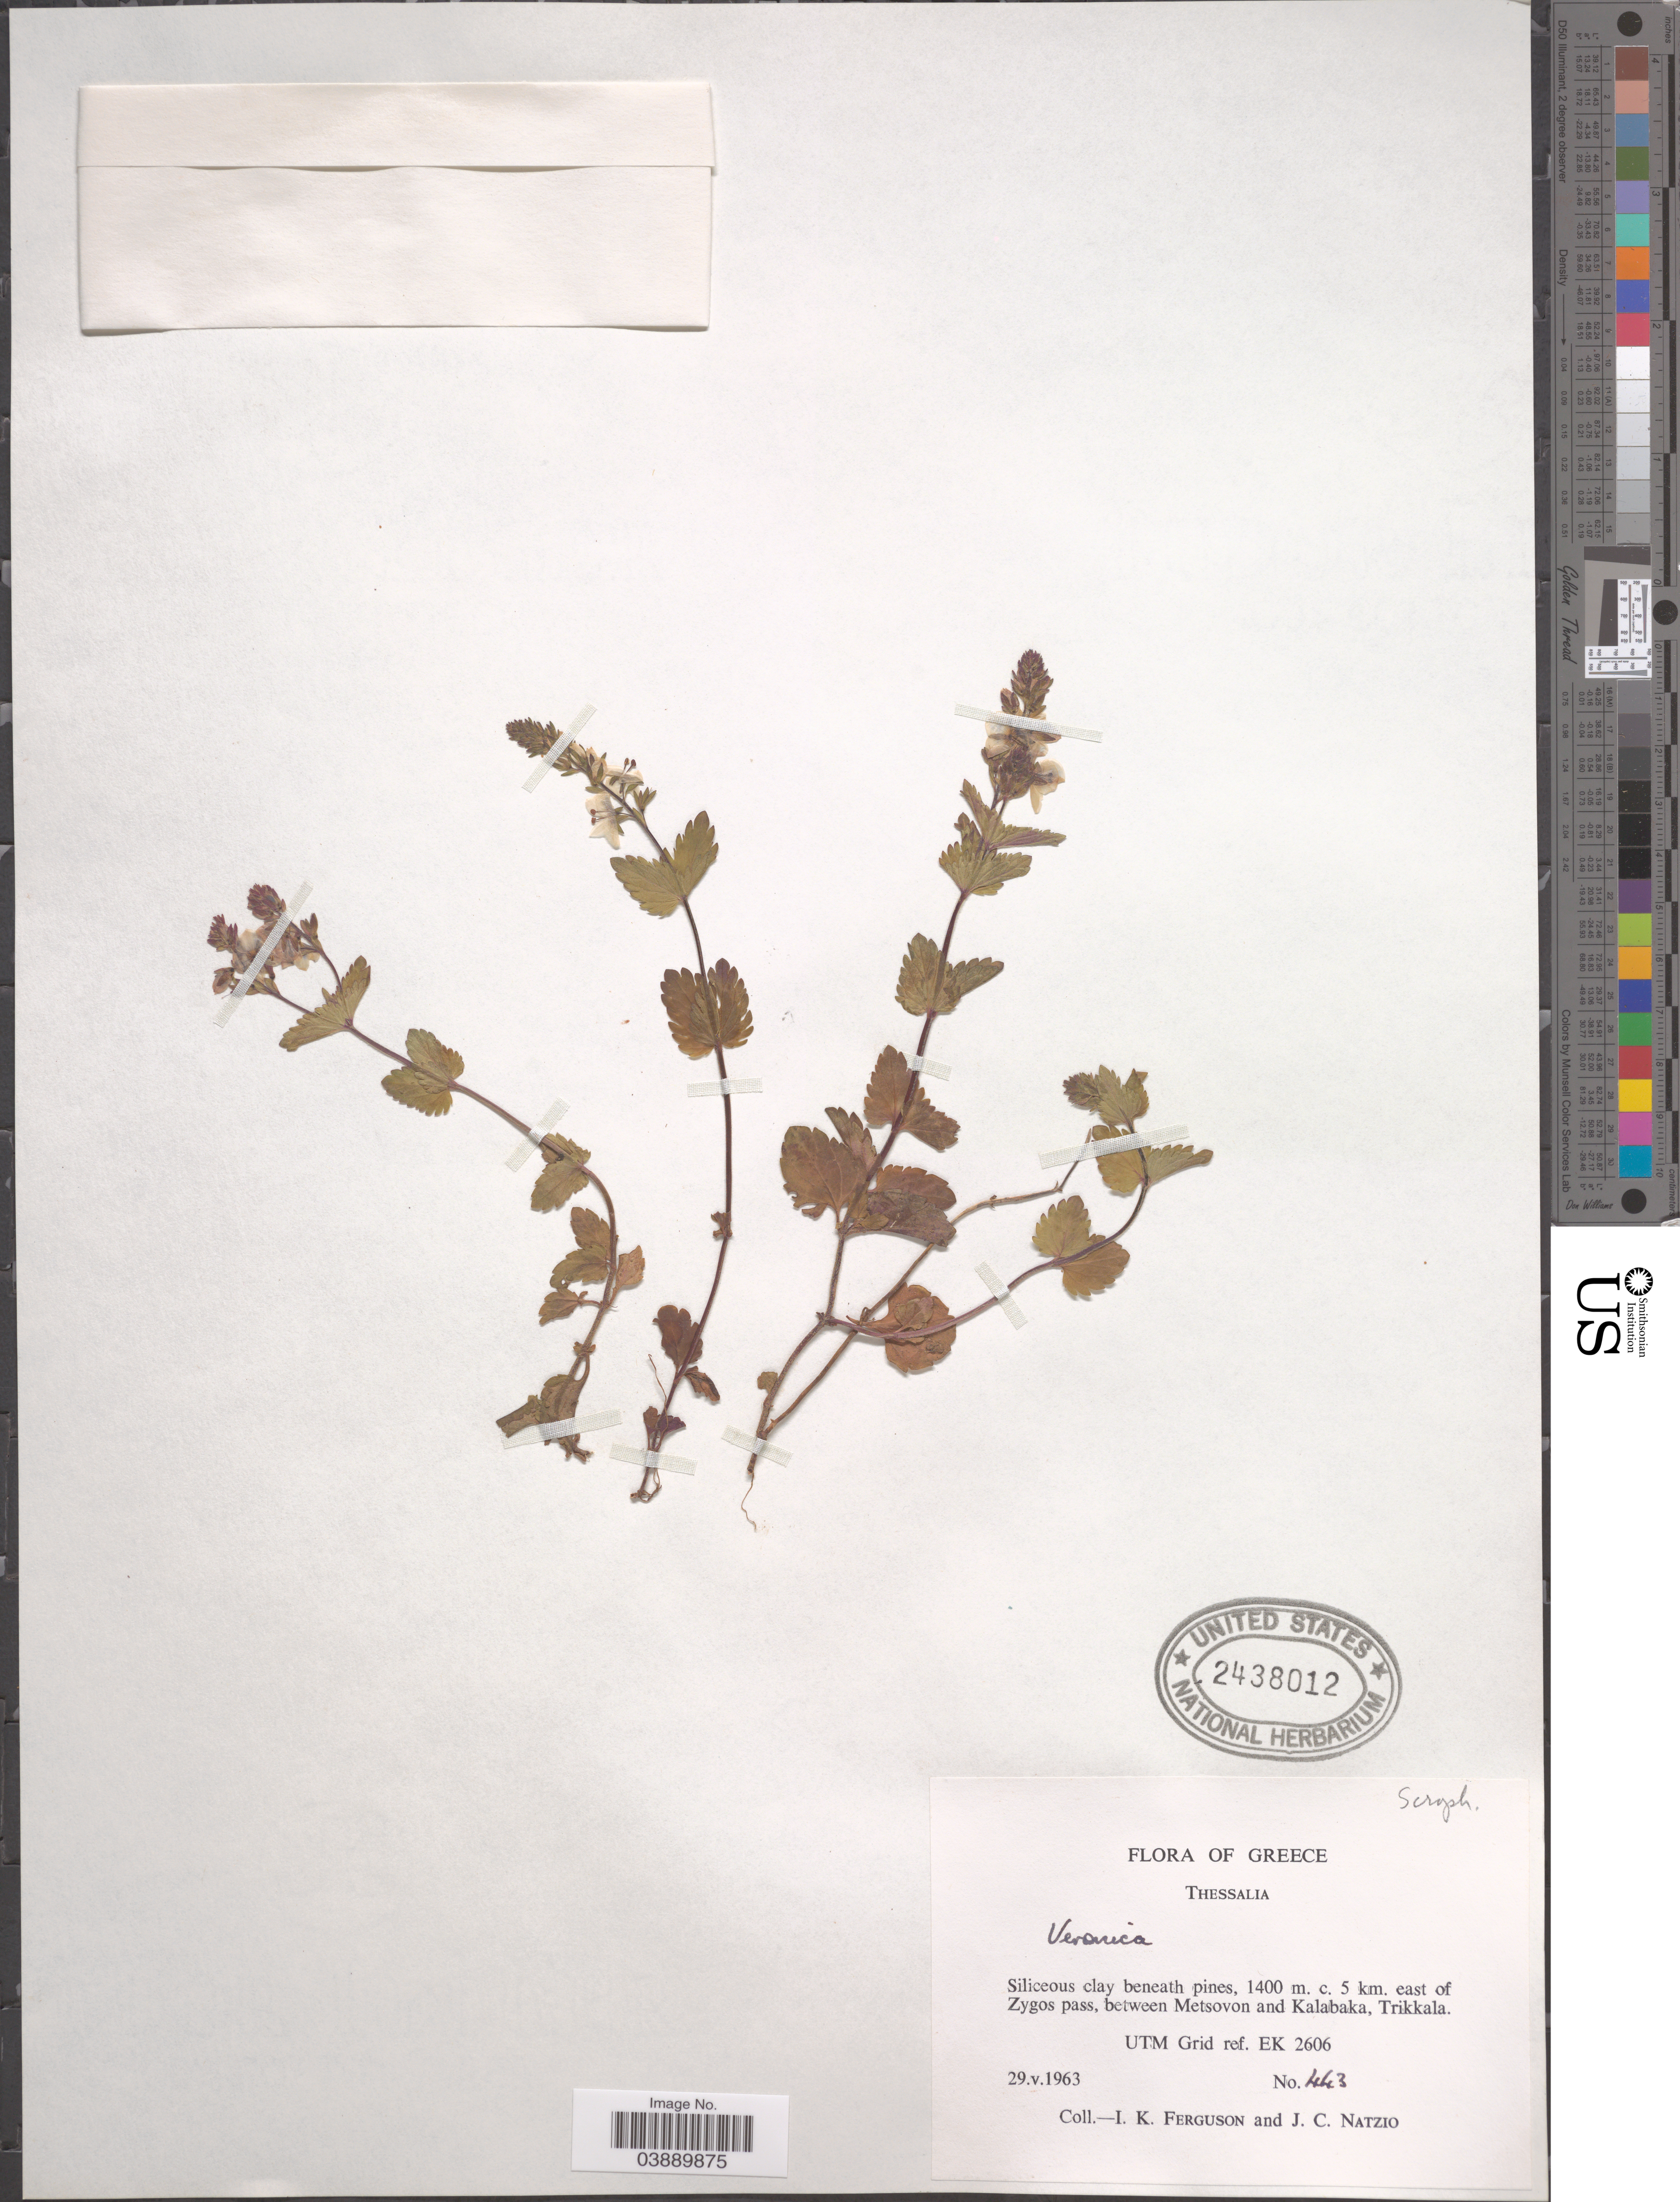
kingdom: Plantae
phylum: Tracheophyta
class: Magnoliopsida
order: Lamiales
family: Plantaginaceae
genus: Veronica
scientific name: Veronica chamaedrys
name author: L.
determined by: Albach, Dirk C.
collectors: I. K. Ferguson & J. Natzio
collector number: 443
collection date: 1963-05-29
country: Greece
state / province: Thessaly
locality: Thessalia. C. 5 km. east of Zygos pass, between Metsovon and Kalabaka, Trikkala. UTM Grid ref. EK 2606.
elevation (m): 1400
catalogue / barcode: US 2438012